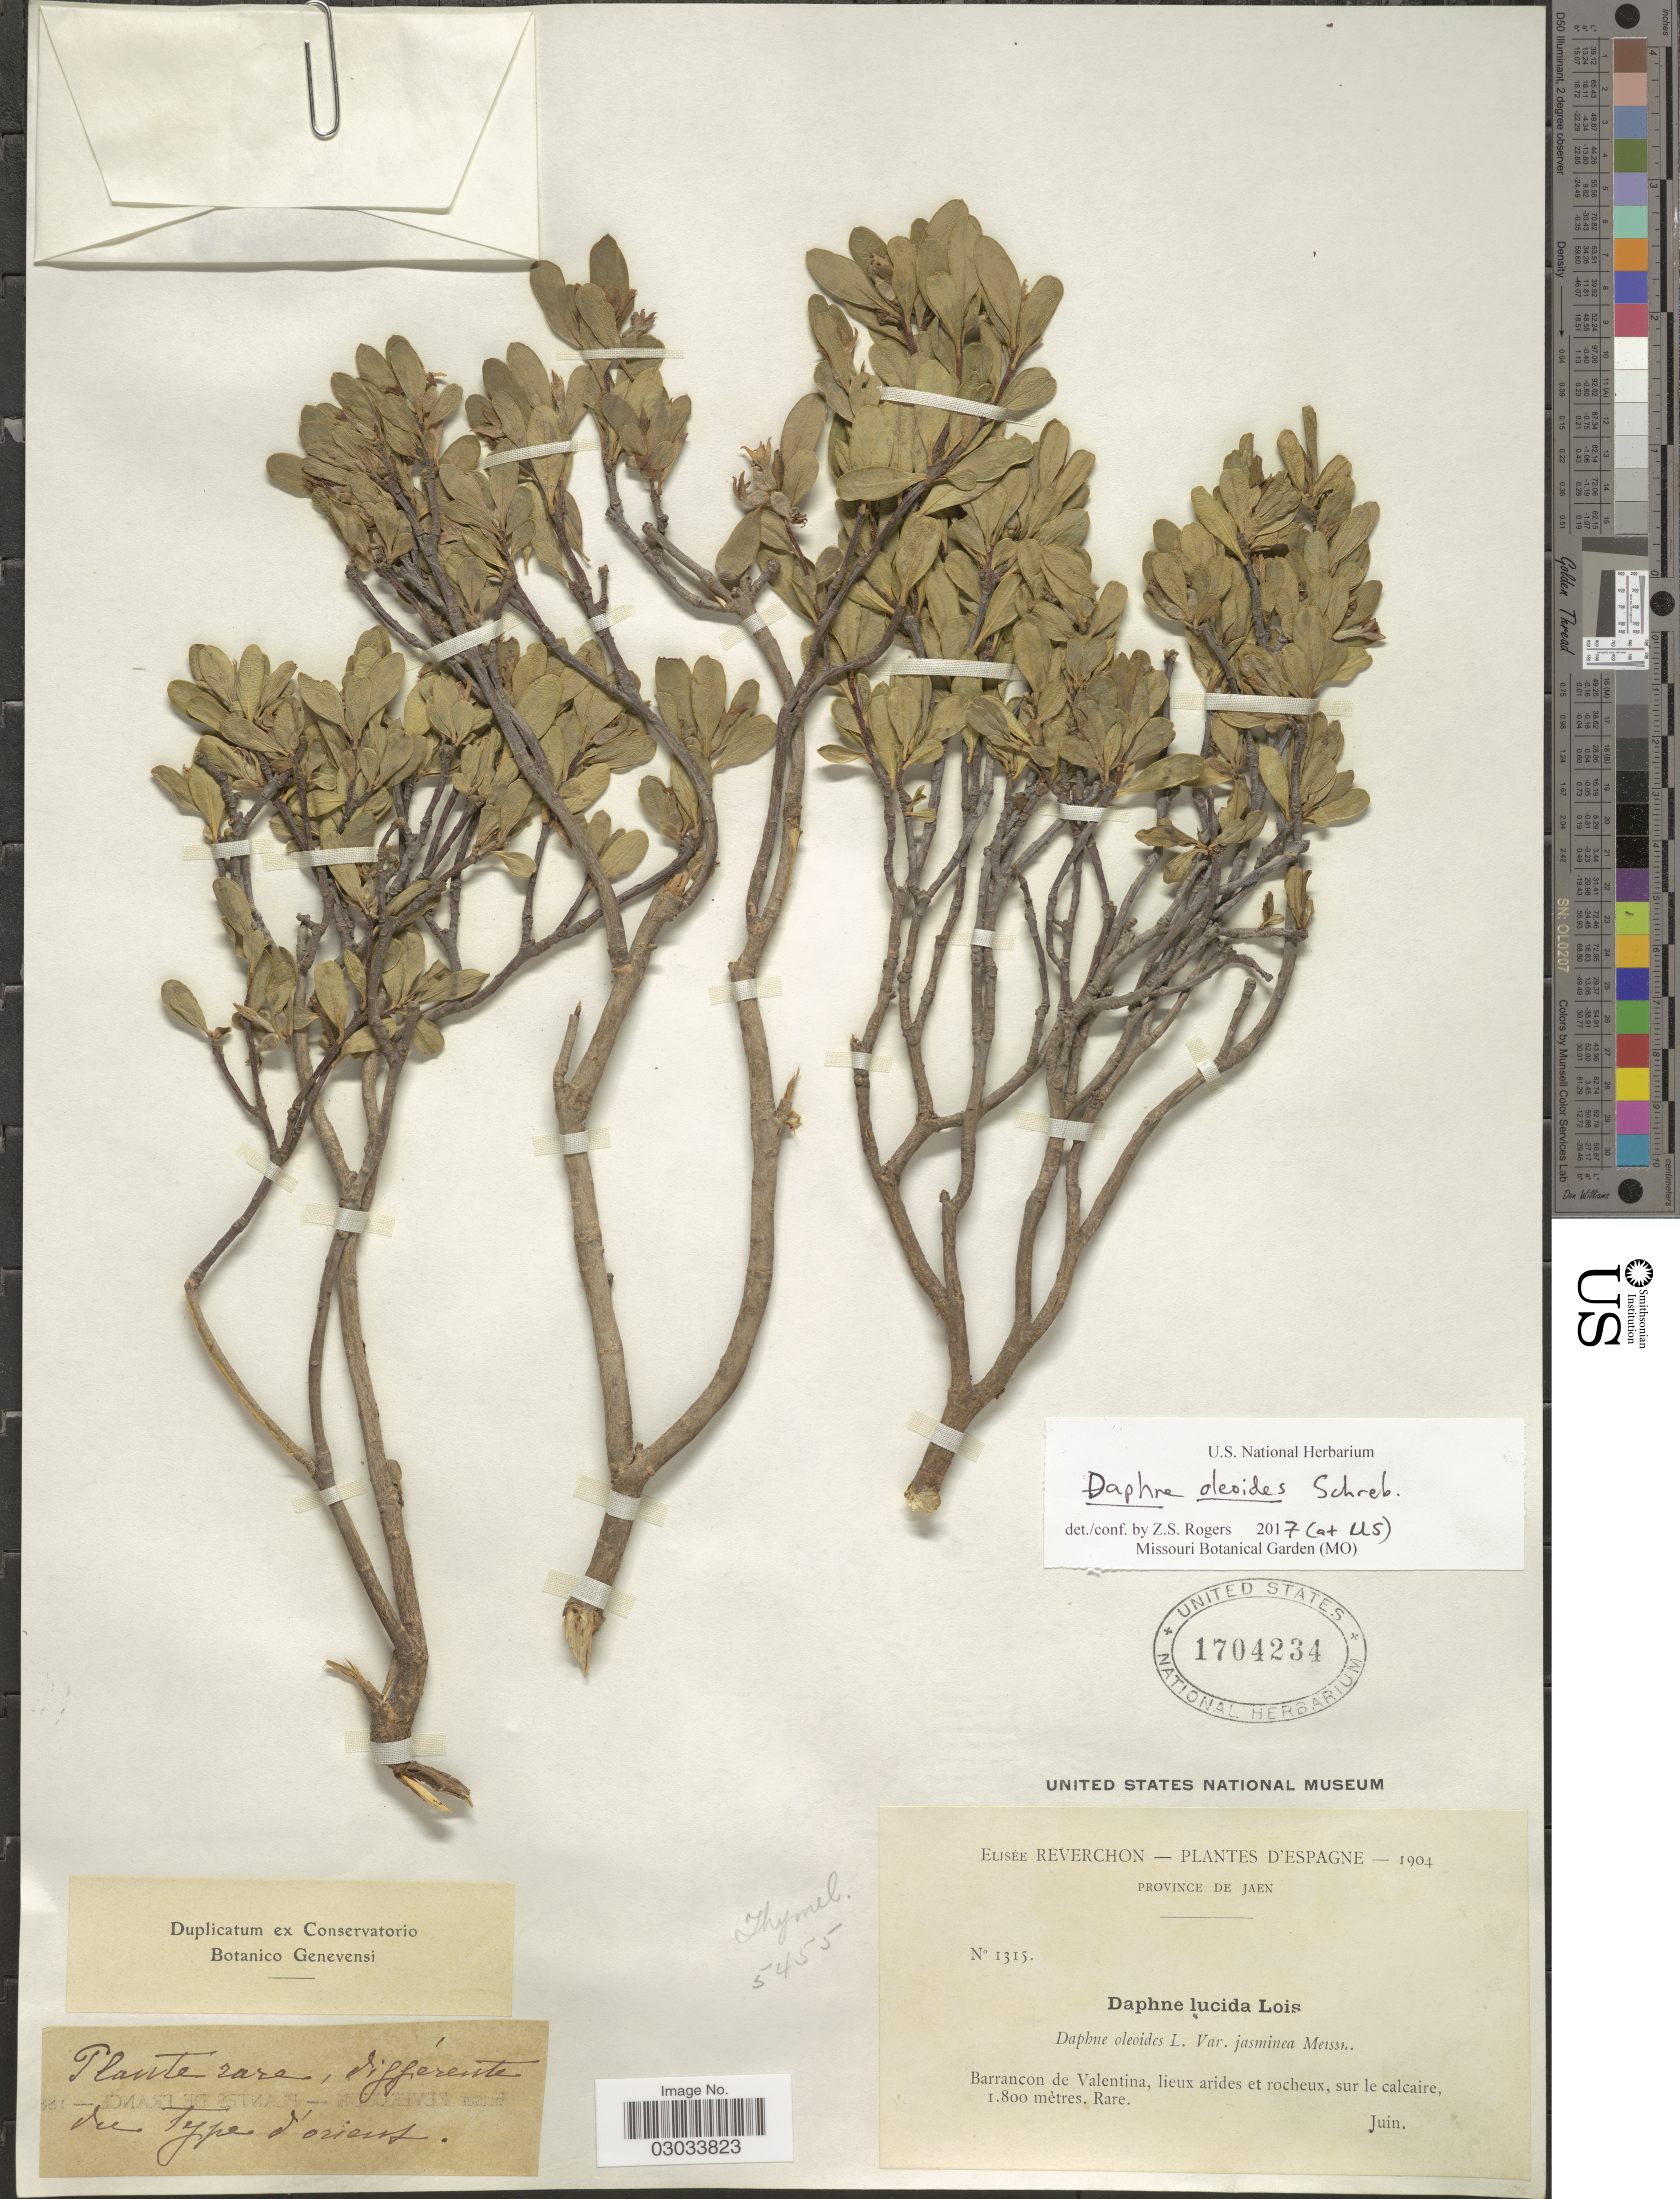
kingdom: Plantae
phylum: Tracheophyta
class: Magnoliopsida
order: Malvales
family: Thymelaeaceae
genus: Daphne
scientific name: Daphne oleoides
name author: L.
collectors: E. Reverchon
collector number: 1315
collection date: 1904-06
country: Spain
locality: Barrancon de Valentina, lieux arides et rocheux, sur le calcaire.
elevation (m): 1800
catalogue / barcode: US 1704234